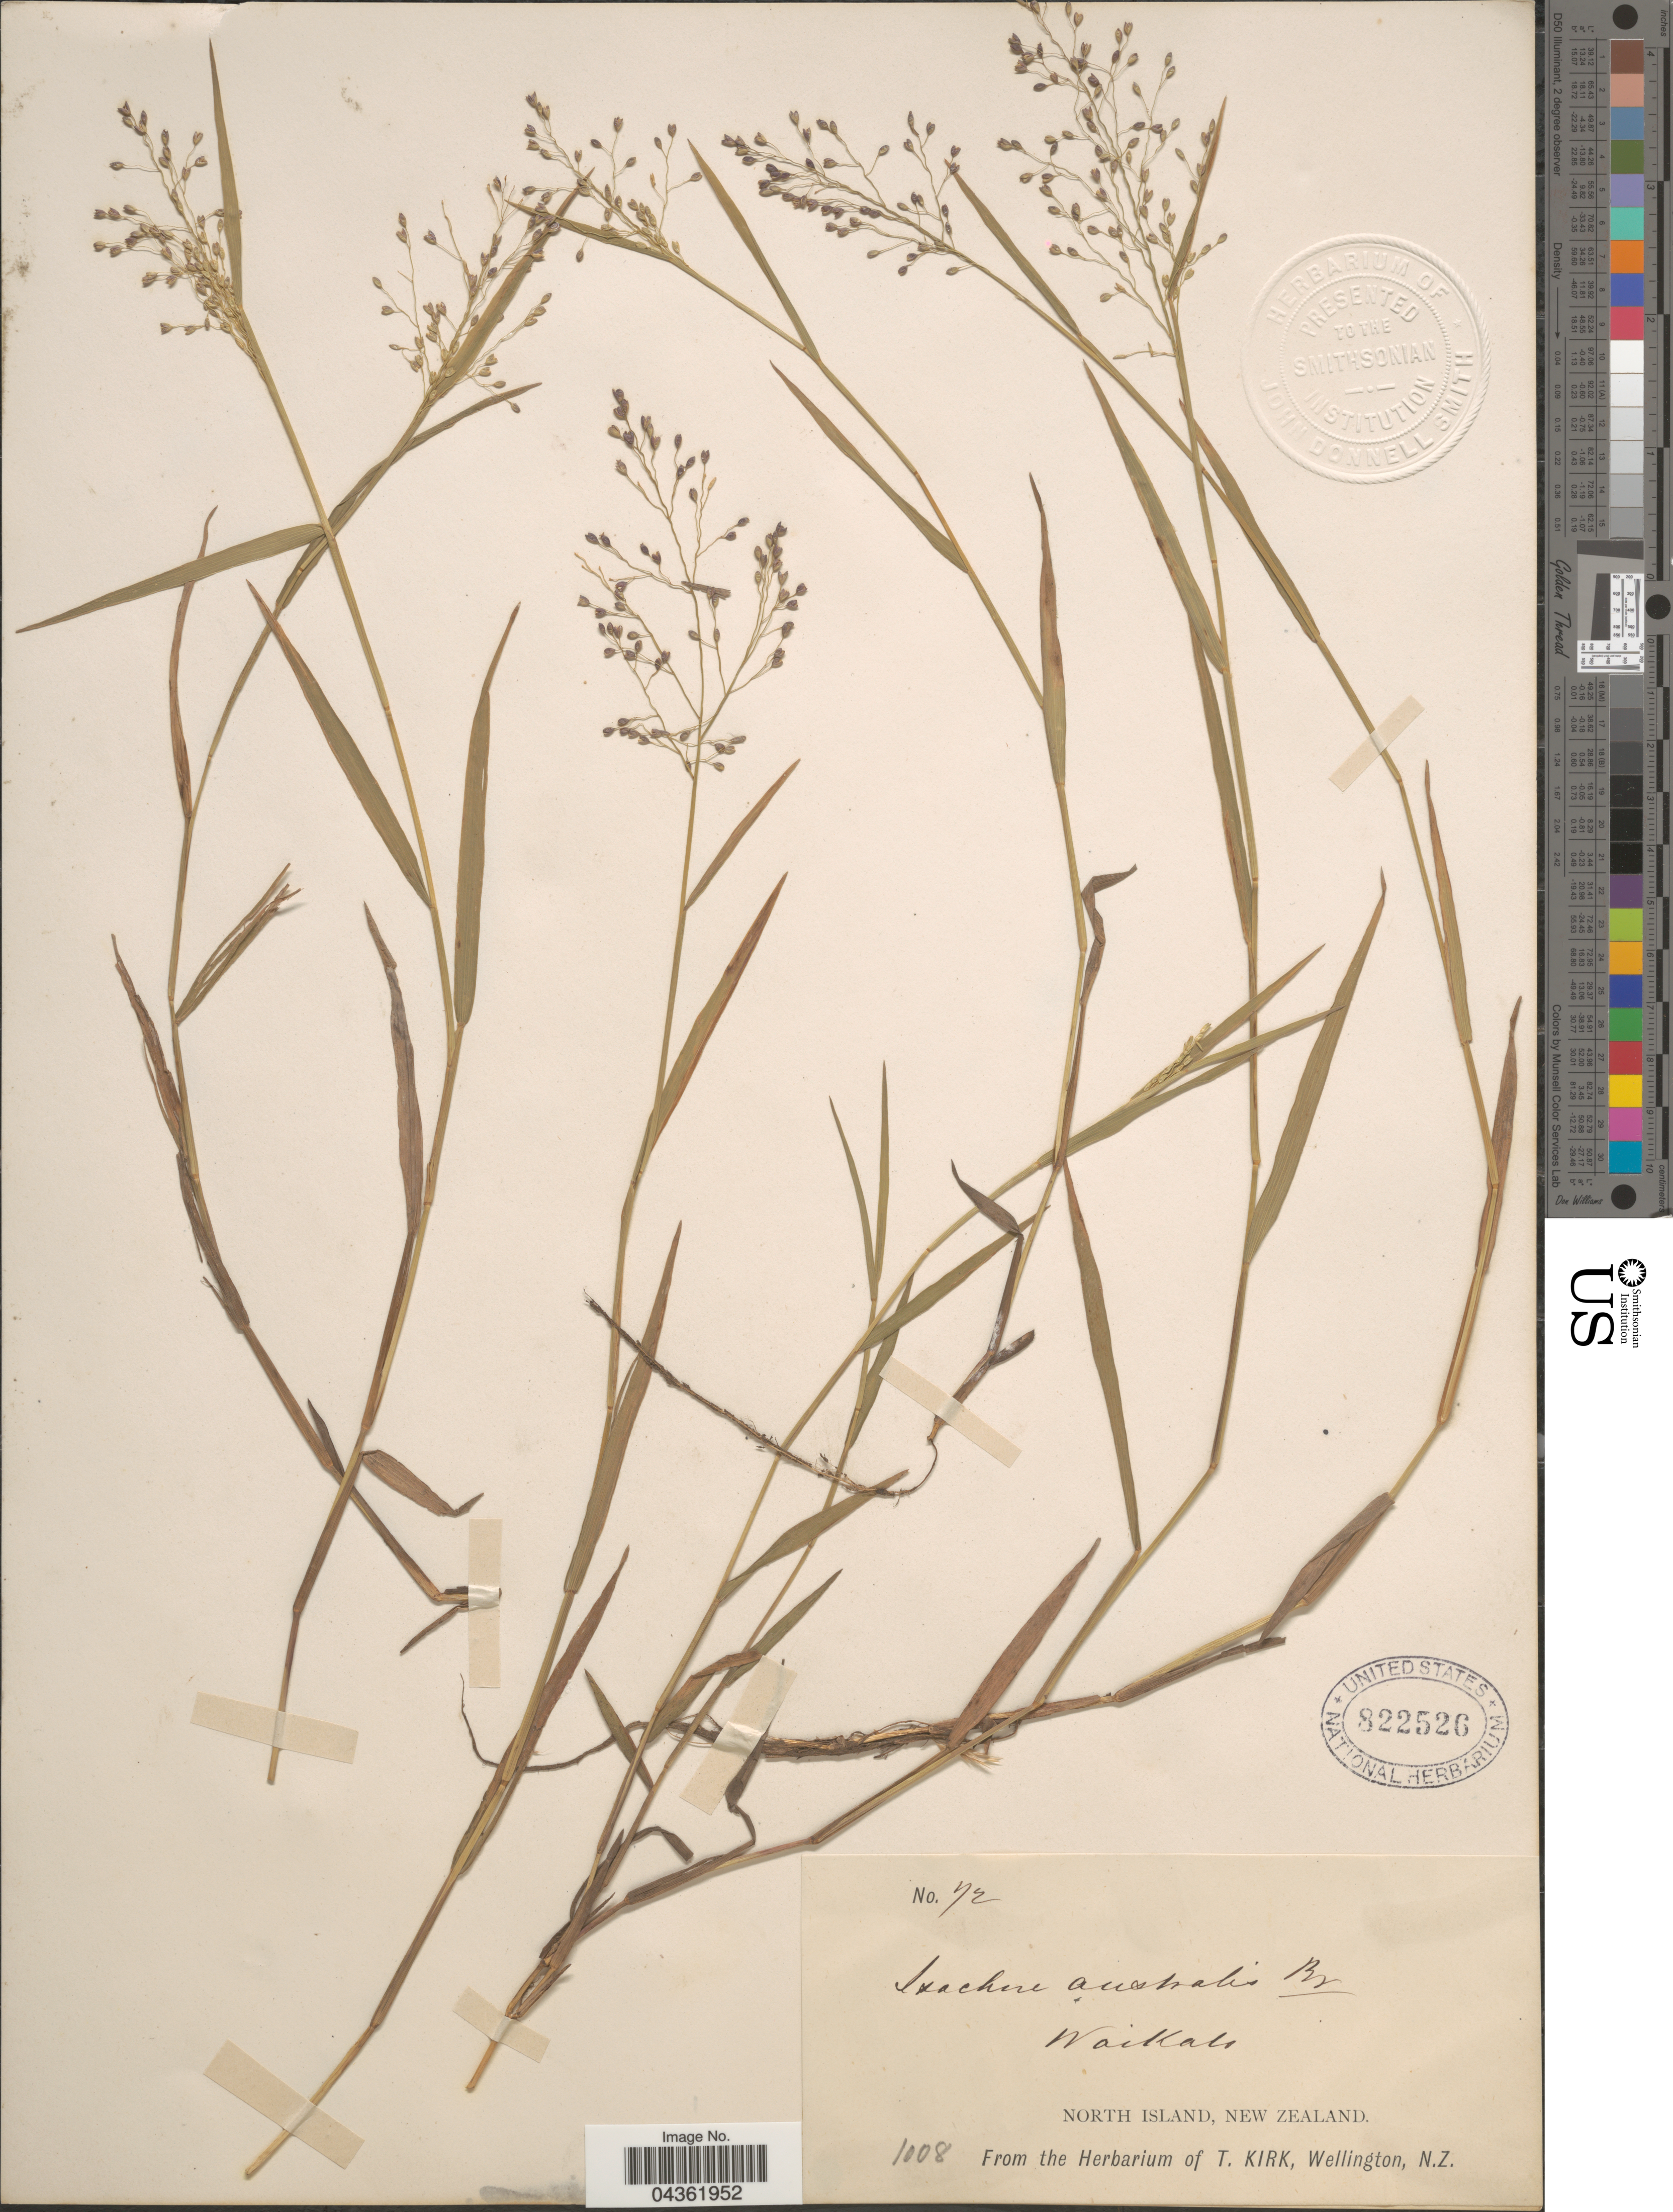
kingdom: Plantae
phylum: Tracheophyta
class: Liliopsida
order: Poales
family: Poaceae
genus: Isachne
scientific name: Isachne globosa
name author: (Thunb.) Kuntze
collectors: ex herb. T. Kirk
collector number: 72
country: New Zealand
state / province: Waikato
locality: North Island.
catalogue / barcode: US 822526